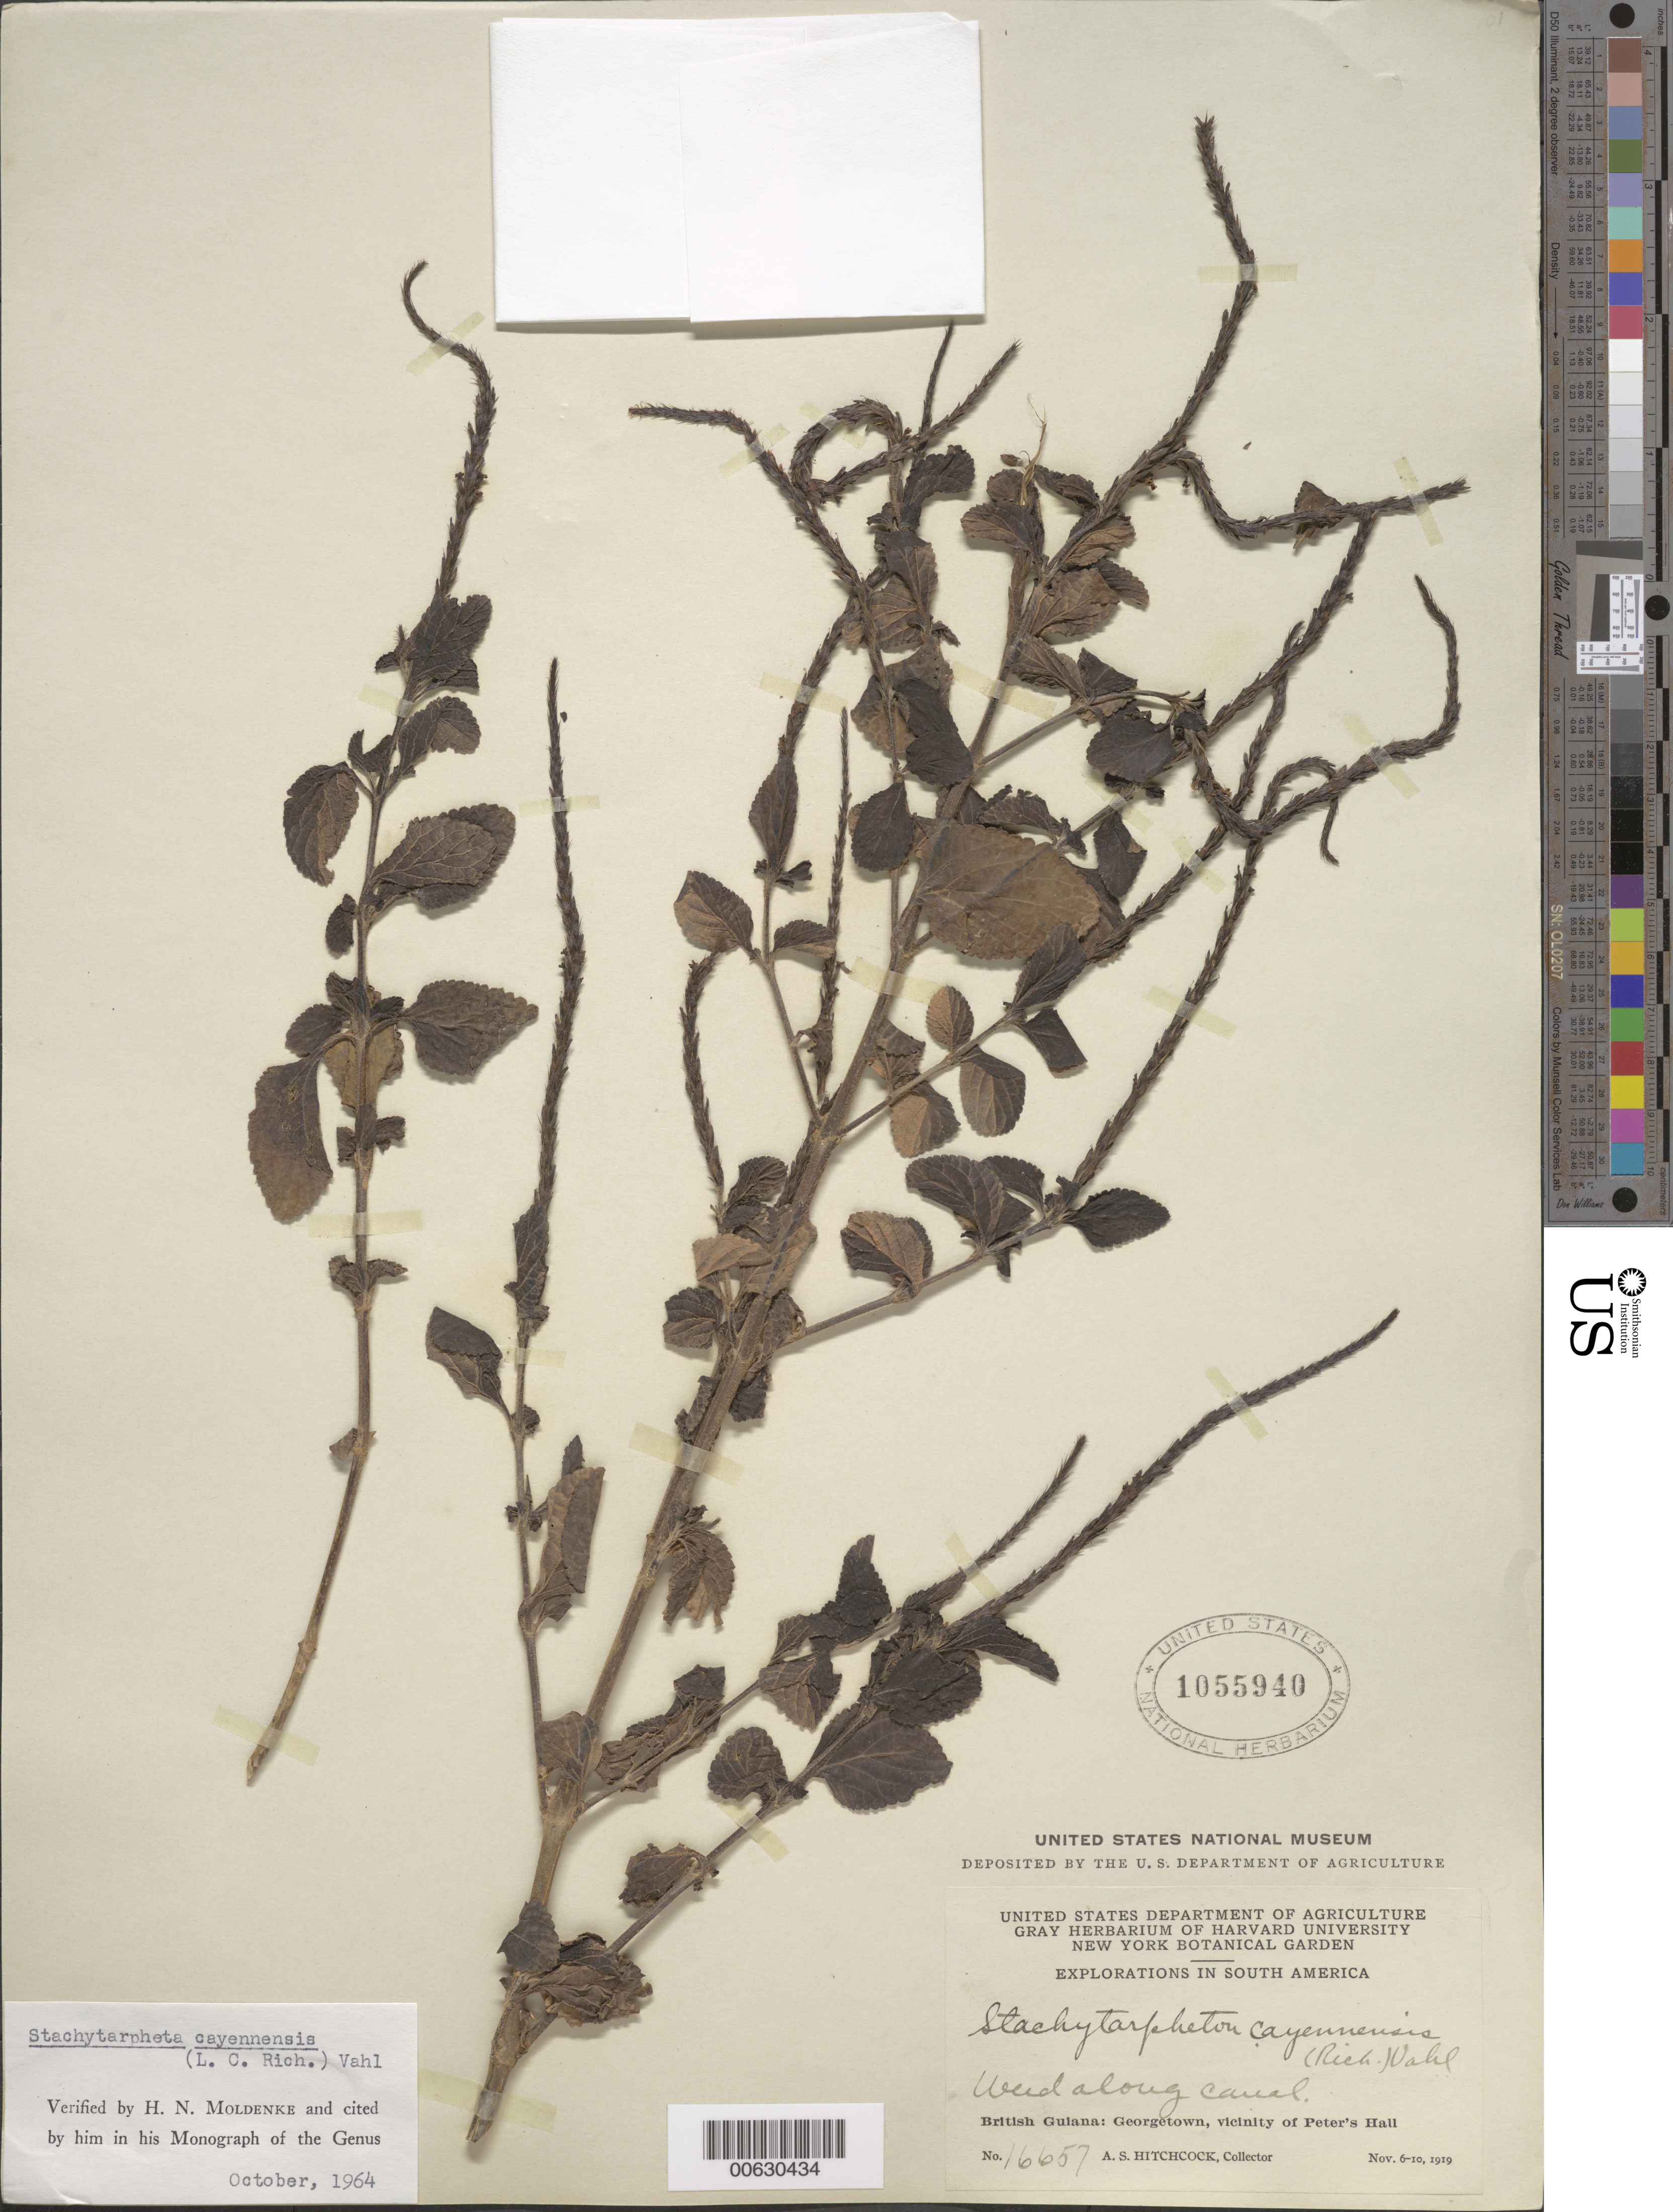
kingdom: Plantae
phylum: Tracheophyta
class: Magnoliopsida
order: Lamiales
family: Verbenaceae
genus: Stachytarpheta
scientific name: Stachytarpheta cayennensis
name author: (Rich.) Vahl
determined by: Moldenke, H. N.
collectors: A. S. Hitchcock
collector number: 16657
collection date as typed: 6-Nov-19 to 10-Nov-19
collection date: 1919-11-06/1919-11-10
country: Guyana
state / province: Demerara-Mahaica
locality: Georgetown, vic. of Peter's Hall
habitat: Along canal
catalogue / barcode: US 1055940